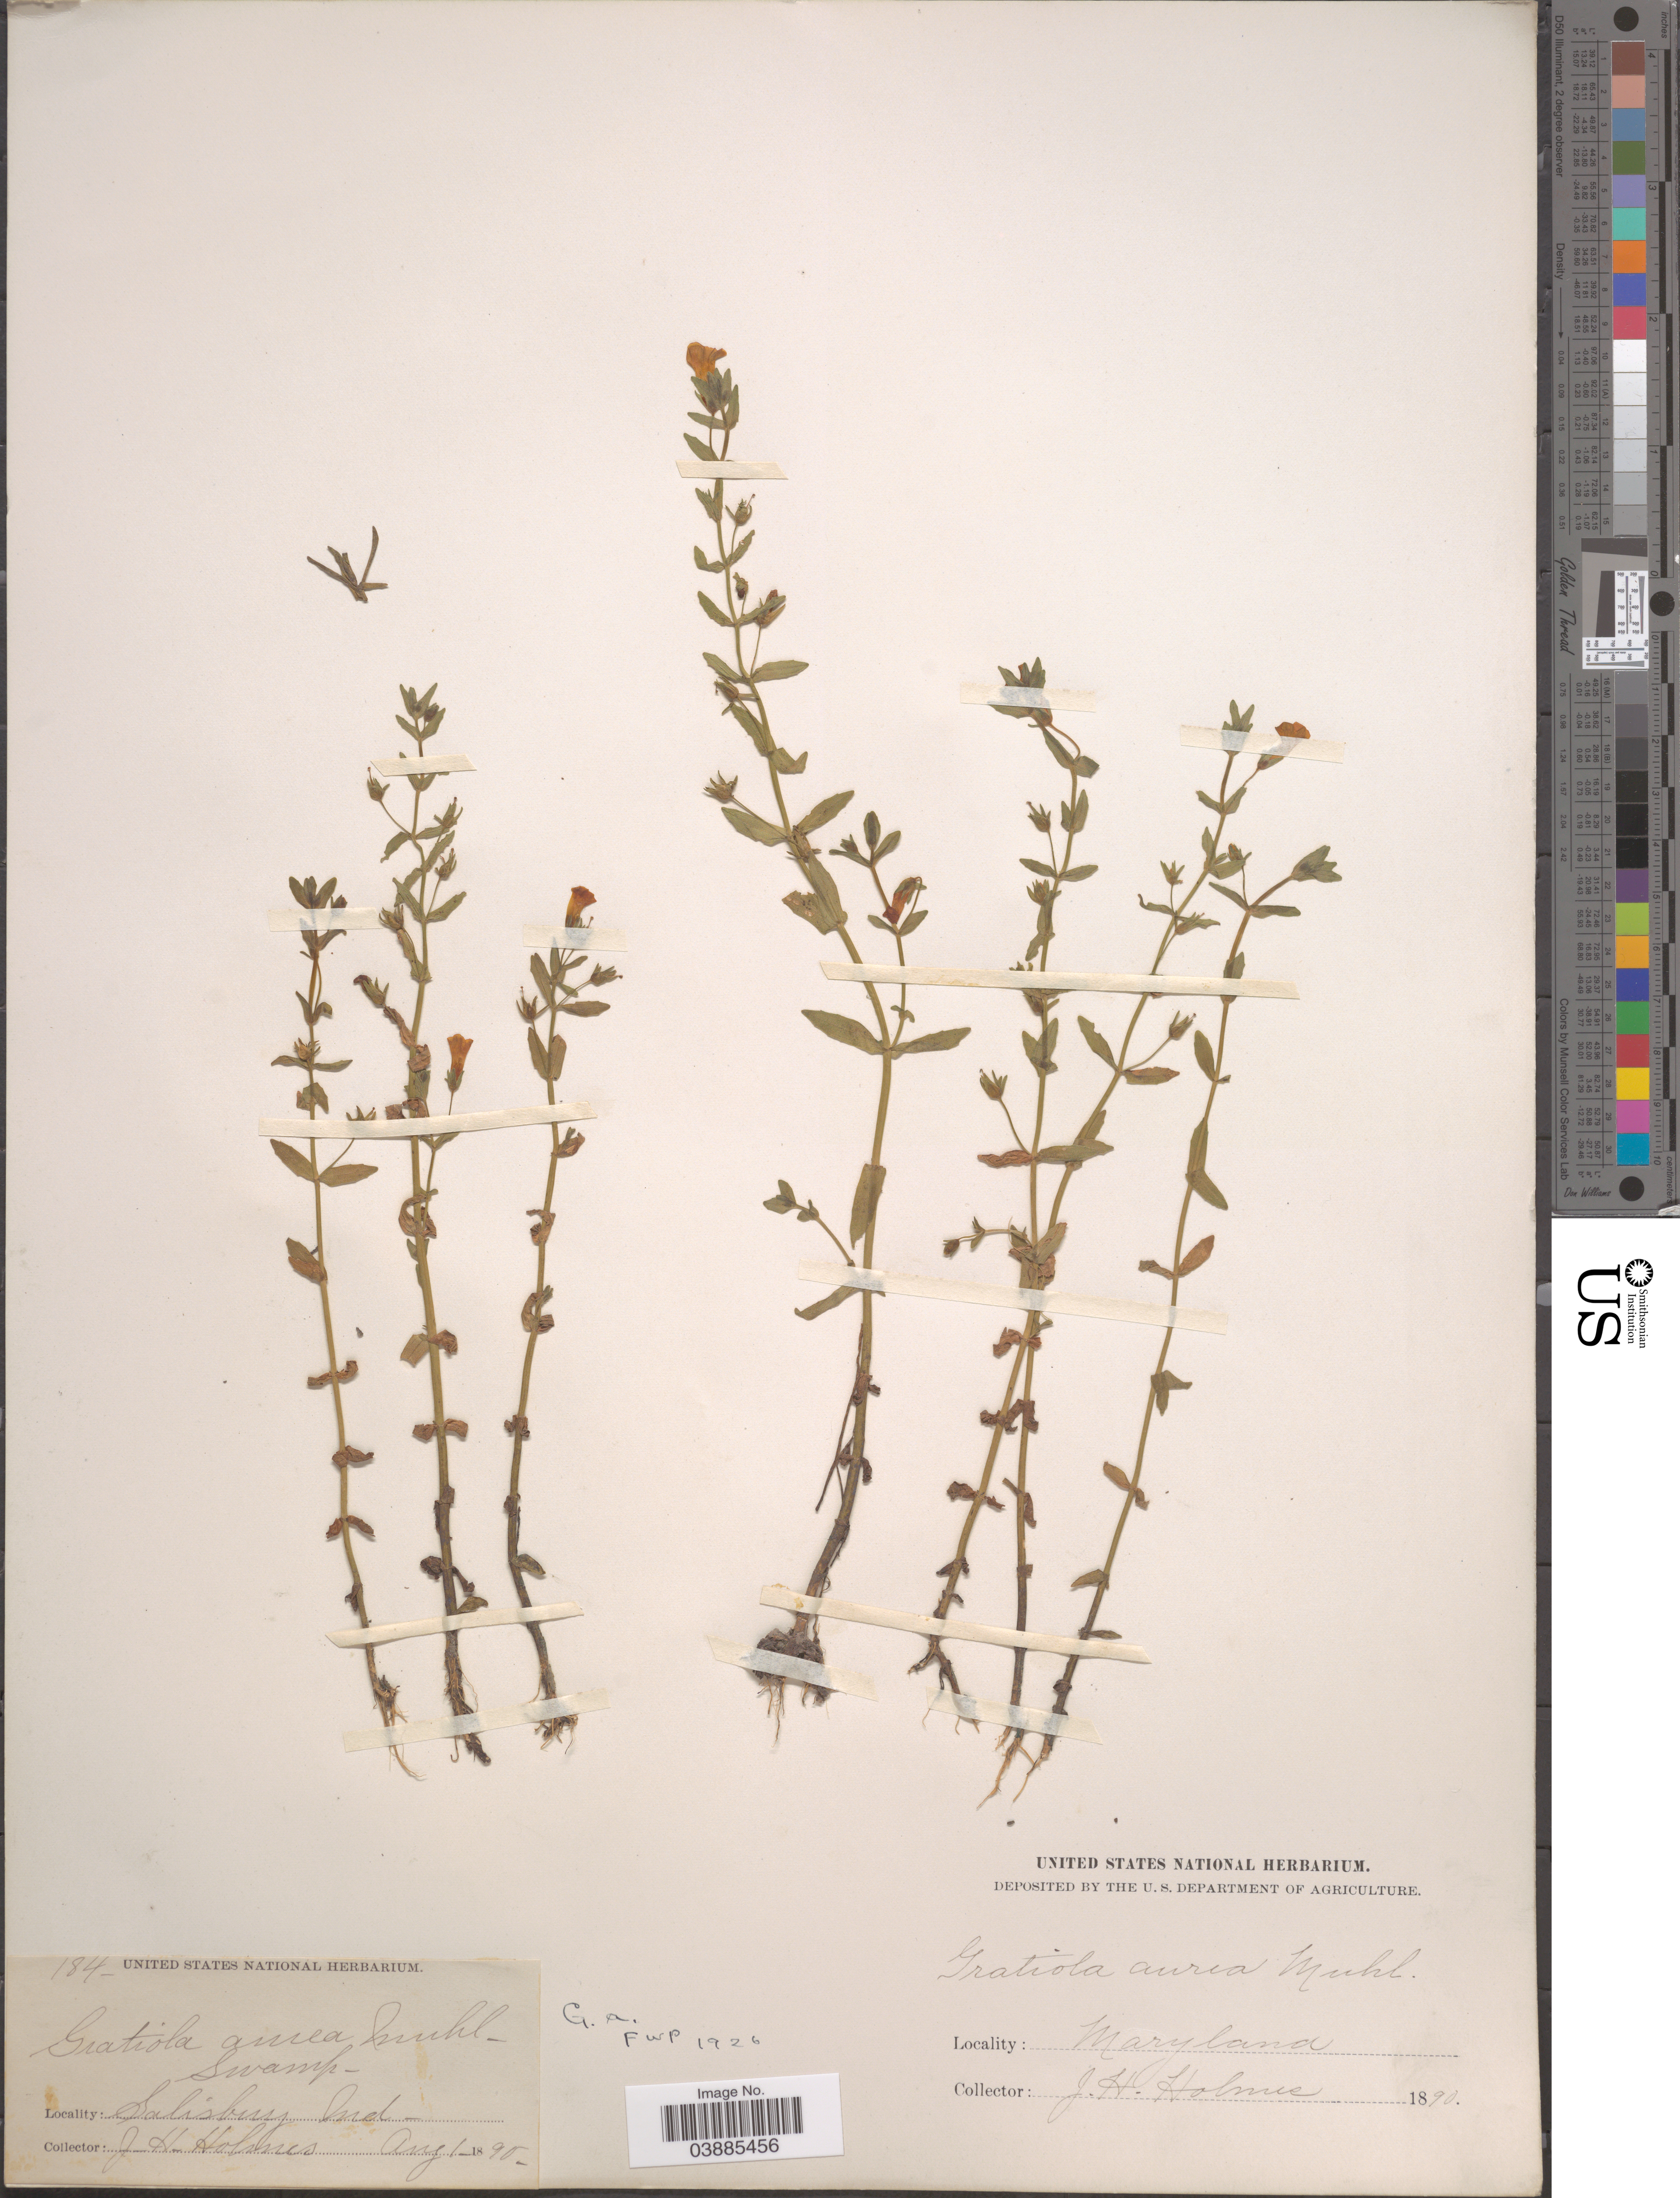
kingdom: Plantae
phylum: Tracheophyta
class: Magnoliopsida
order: Lamiales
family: Plantaginaceae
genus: Gratiola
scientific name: Gratiola aurea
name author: Pursh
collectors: J. Holmes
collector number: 184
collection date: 1890-08-01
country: United States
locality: Salisbury Ind. Maryland.